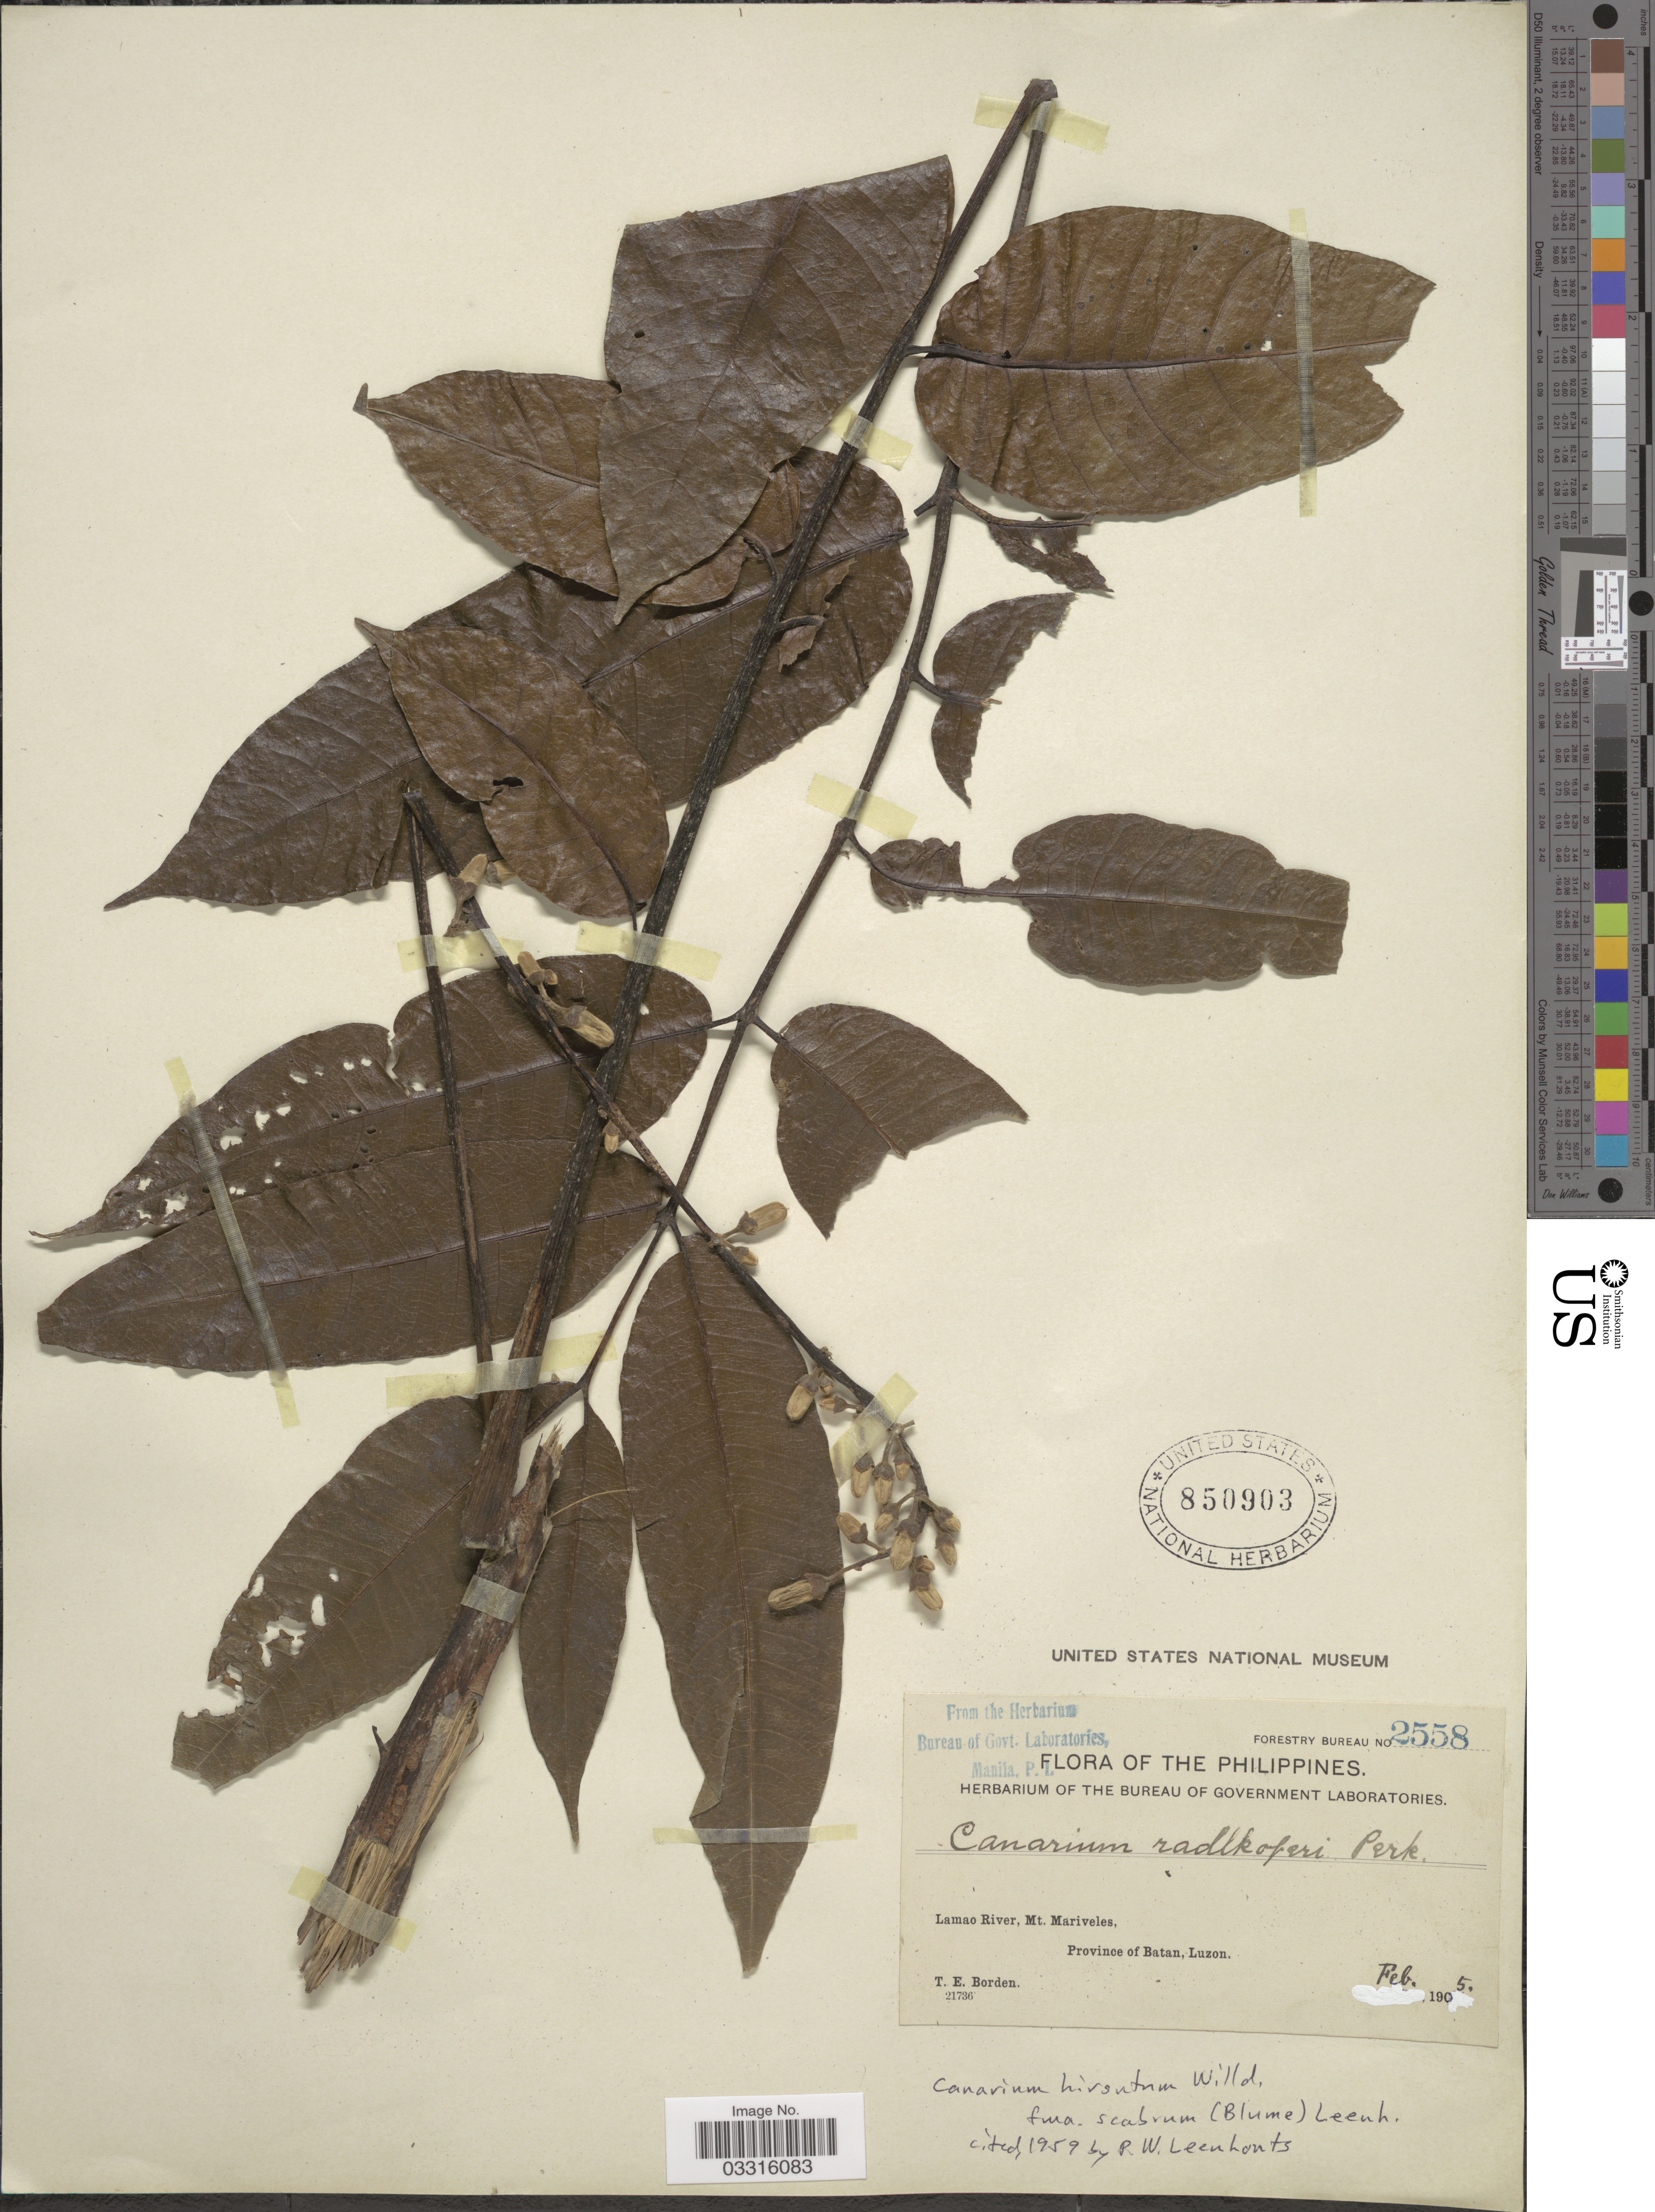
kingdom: Plantae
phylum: Tracheophyta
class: Magnoliopsida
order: Sapindales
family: Burseraceae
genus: Canarium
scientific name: Canarium hirsutum f. scabrum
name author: (Blume) Leenh.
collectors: T. E. Borden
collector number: Forestry Bureau 2558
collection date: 1905-02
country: Philippines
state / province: Cagayan Valley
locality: Lamao River, Mt. Mariveles, Province of Batan, Luzon.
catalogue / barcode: US 850903